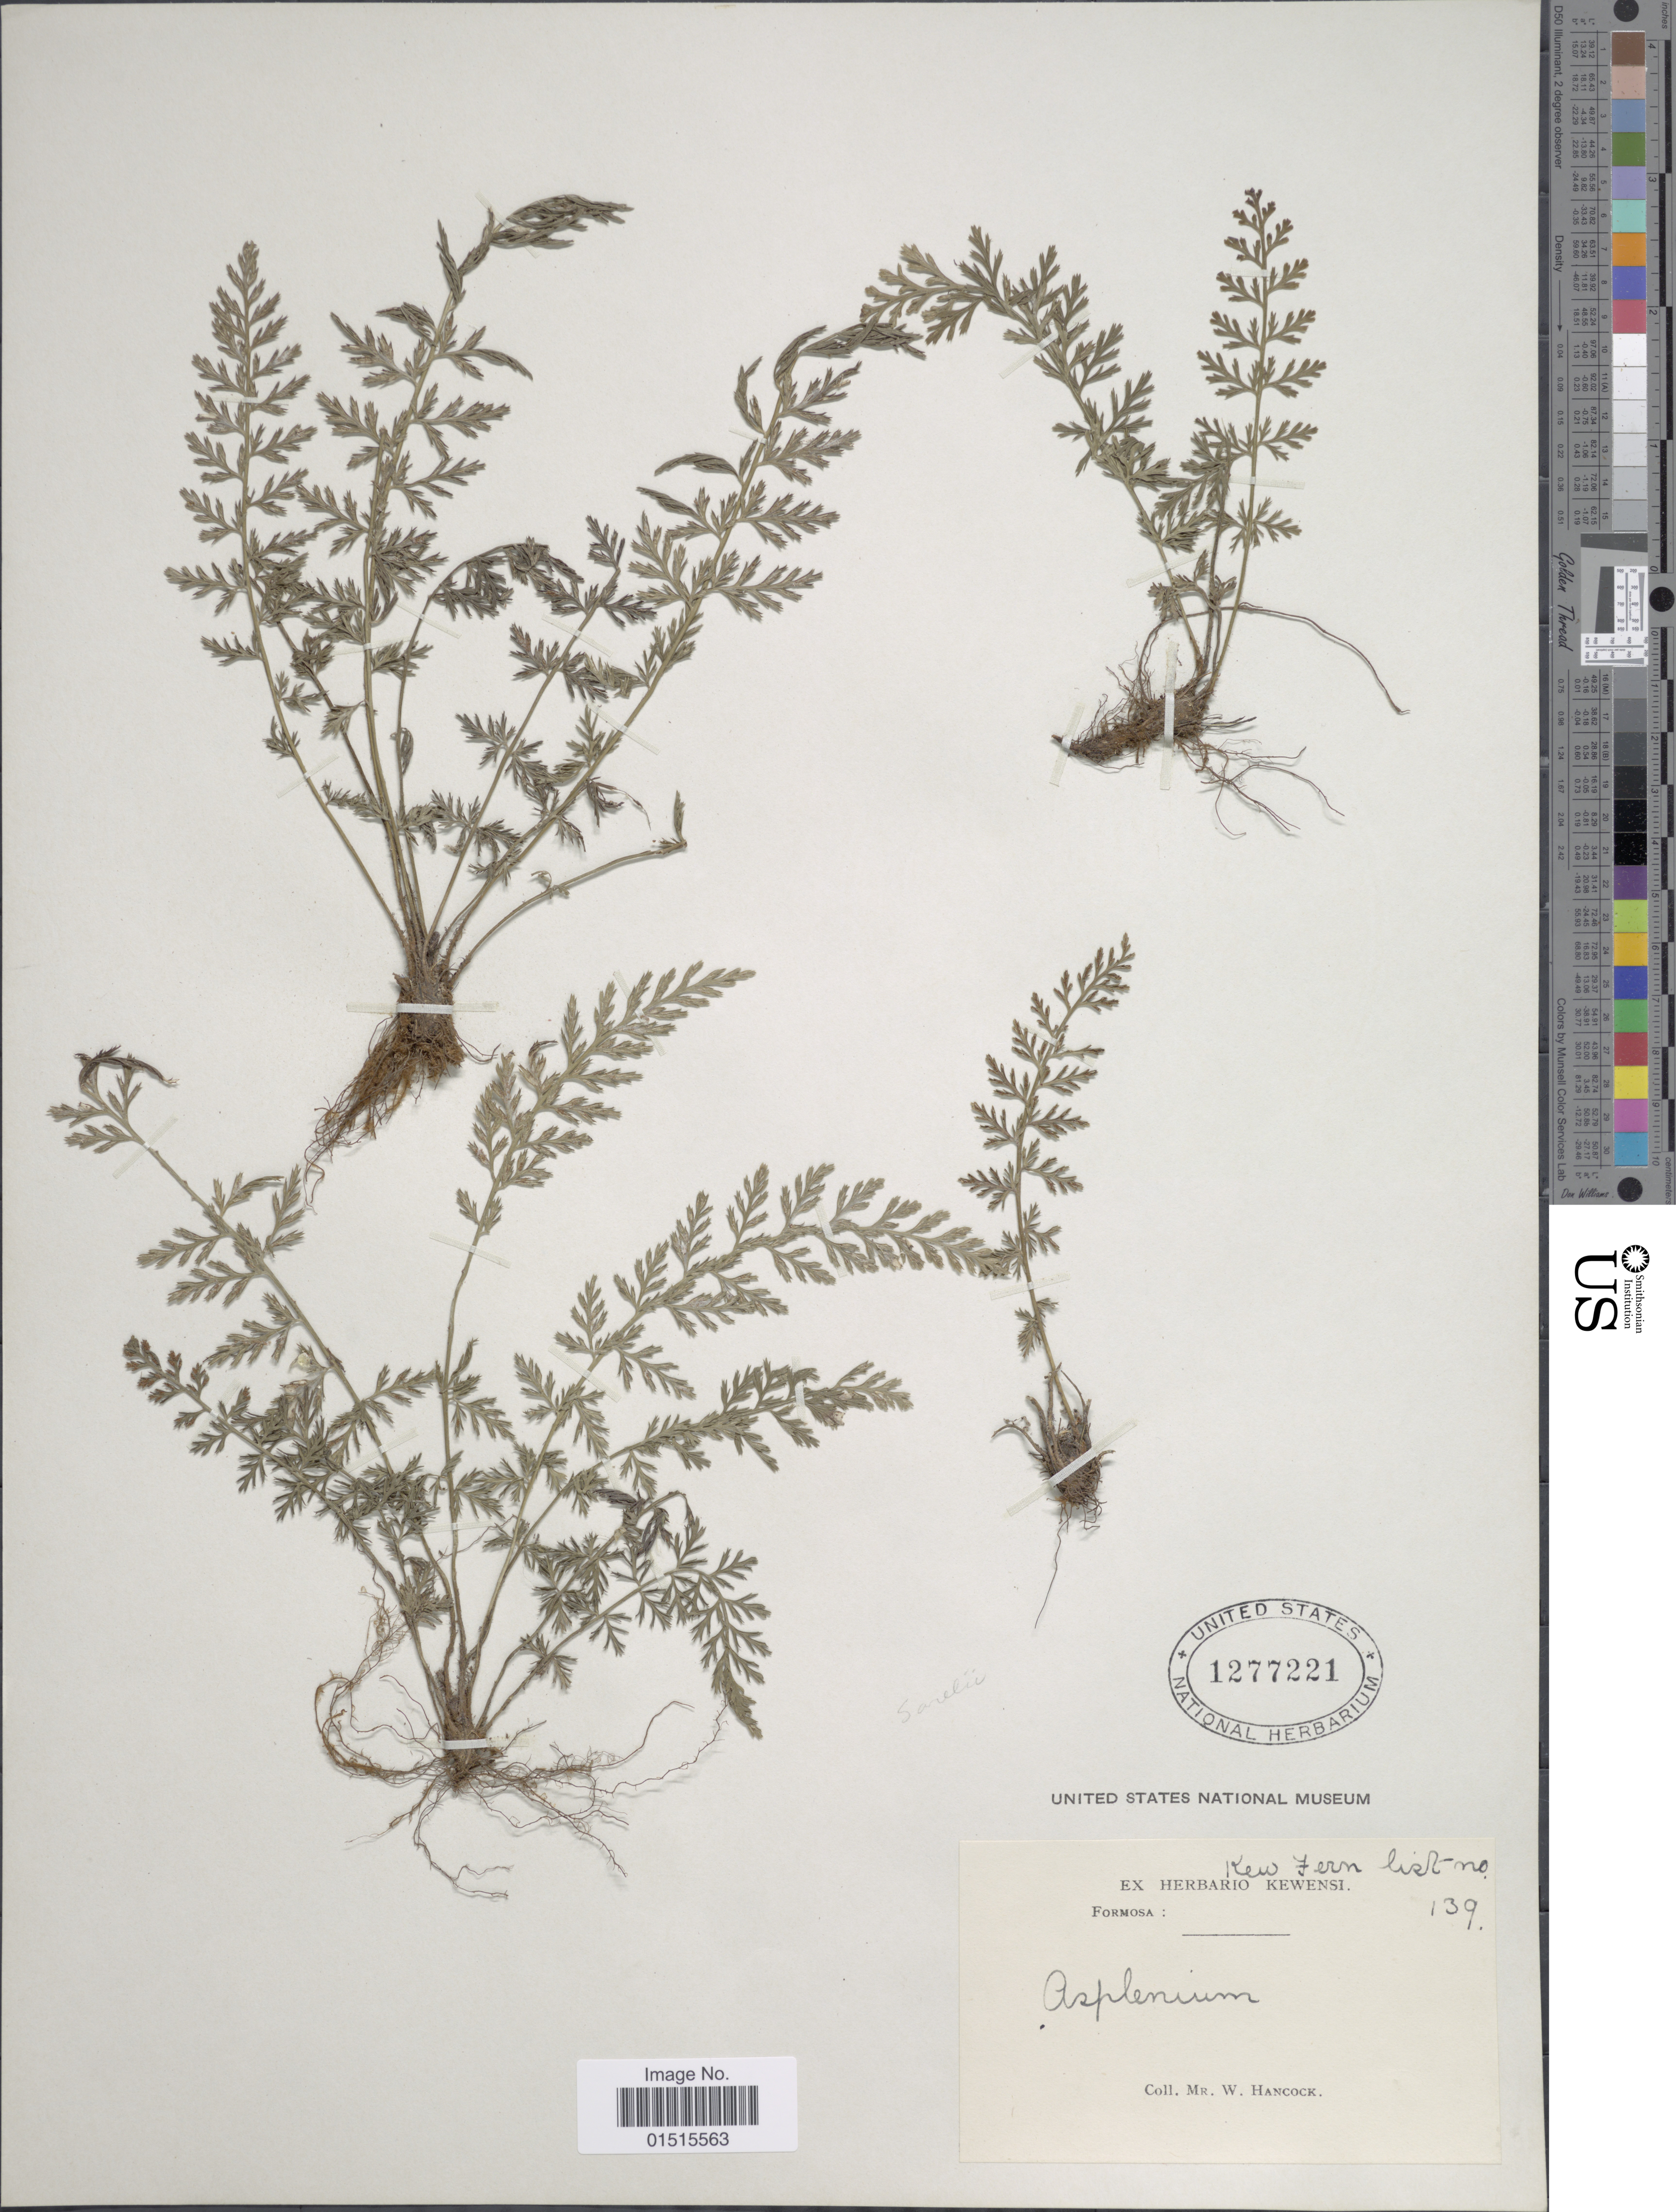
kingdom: Plantae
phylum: Tracheophyta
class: Polypodiopsida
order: Polypodiales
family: Aspleniaceae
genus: Asplenium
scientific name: Asplenium sarelii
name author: Hook.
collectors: W. Hancock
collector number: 139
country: Taiwan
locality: Formosa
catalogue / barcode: US 1277221